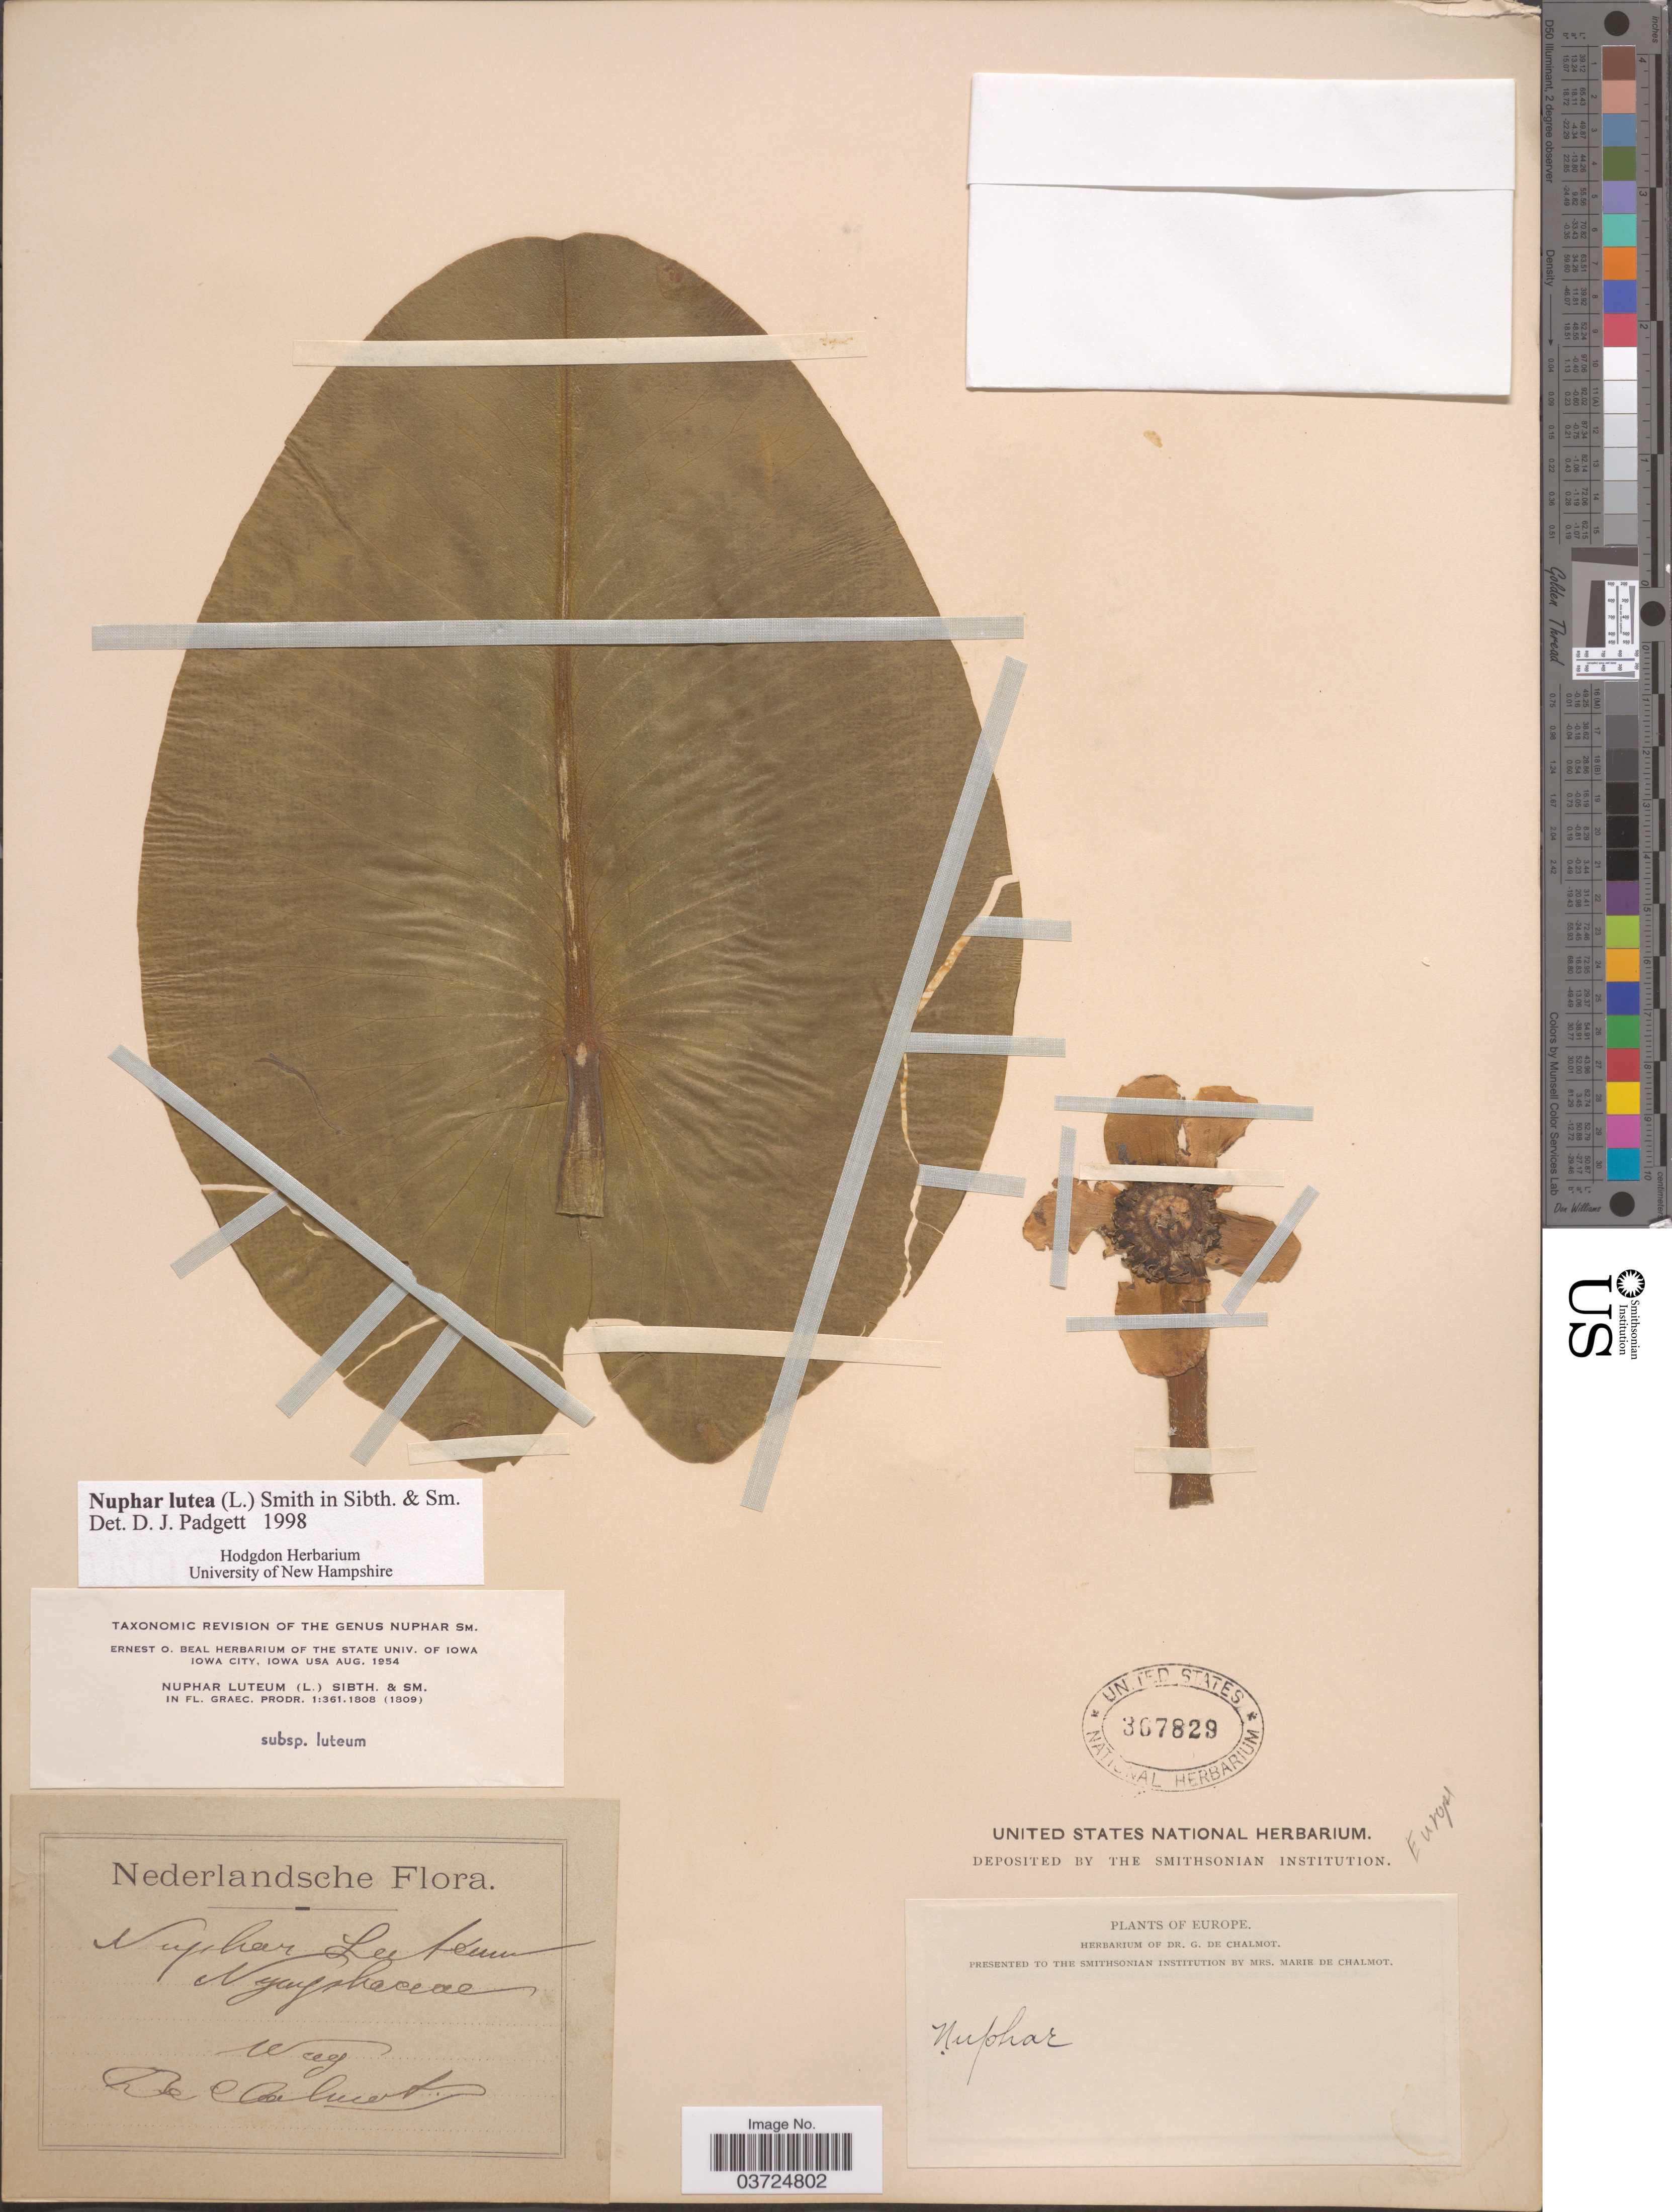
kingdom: Plantae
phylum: Tracheophyta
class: Magnoliopsida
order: Nymphaeales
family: Nymphaeaceae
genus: Nuphar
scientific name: Nuphar lutea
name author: (L.) Sm.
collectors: G. de Chalmot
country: Netherlands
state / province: Gelderland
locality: Wag.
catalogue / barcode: US 367829